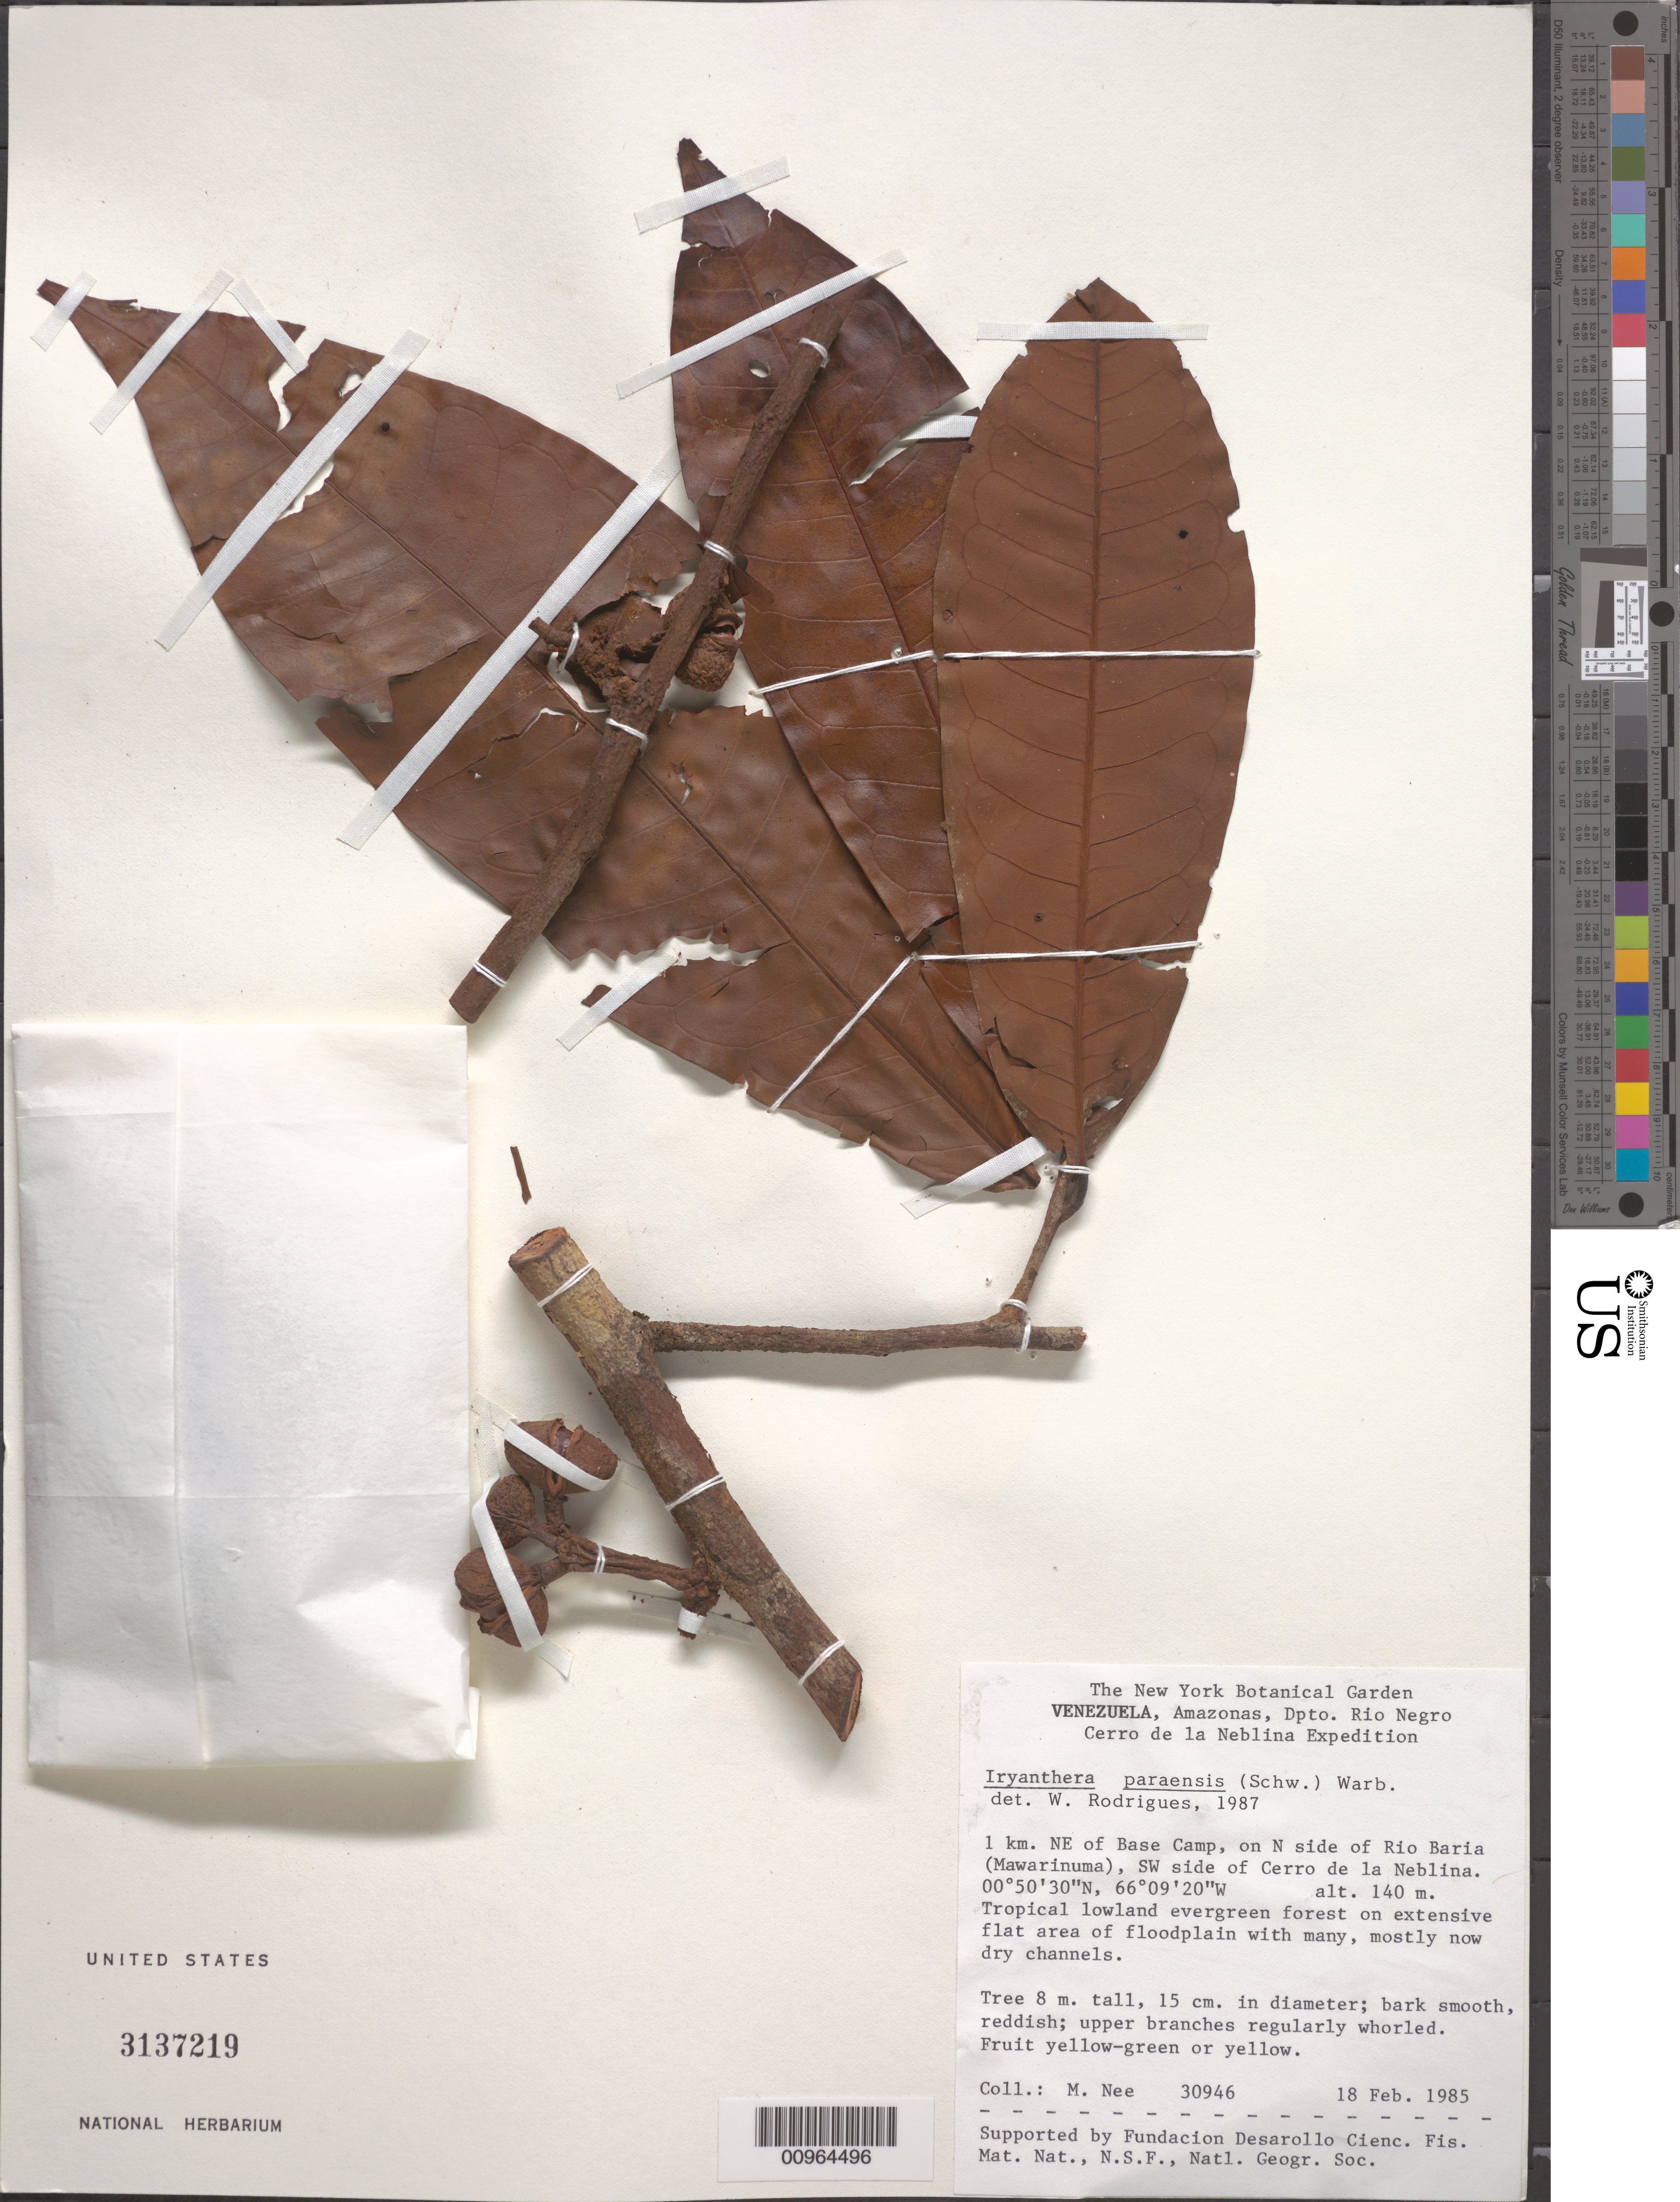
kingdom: Plantae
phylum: Tracheophyta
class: Magnoliopsida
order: Magnoliales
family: Myristicaceae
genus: Iryanthera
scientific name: Iryanthera paraensis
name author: Huber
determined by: Rodrigues, W. A.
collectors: M. Nee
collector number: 30946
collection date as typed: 18-Feb-85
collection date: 1985-02-18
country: Venezuela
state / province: Amazonas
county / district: Río Negro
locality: Cerro de la Neblina, SW side; 1 km NE of Base Camp, on N side of Rio Baria (Mawarinuma)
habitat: Tropical lowland evergreen forest on extensive flat area of floodplain with many, mostly now dry channels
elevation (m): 140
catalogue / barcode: US 3137219